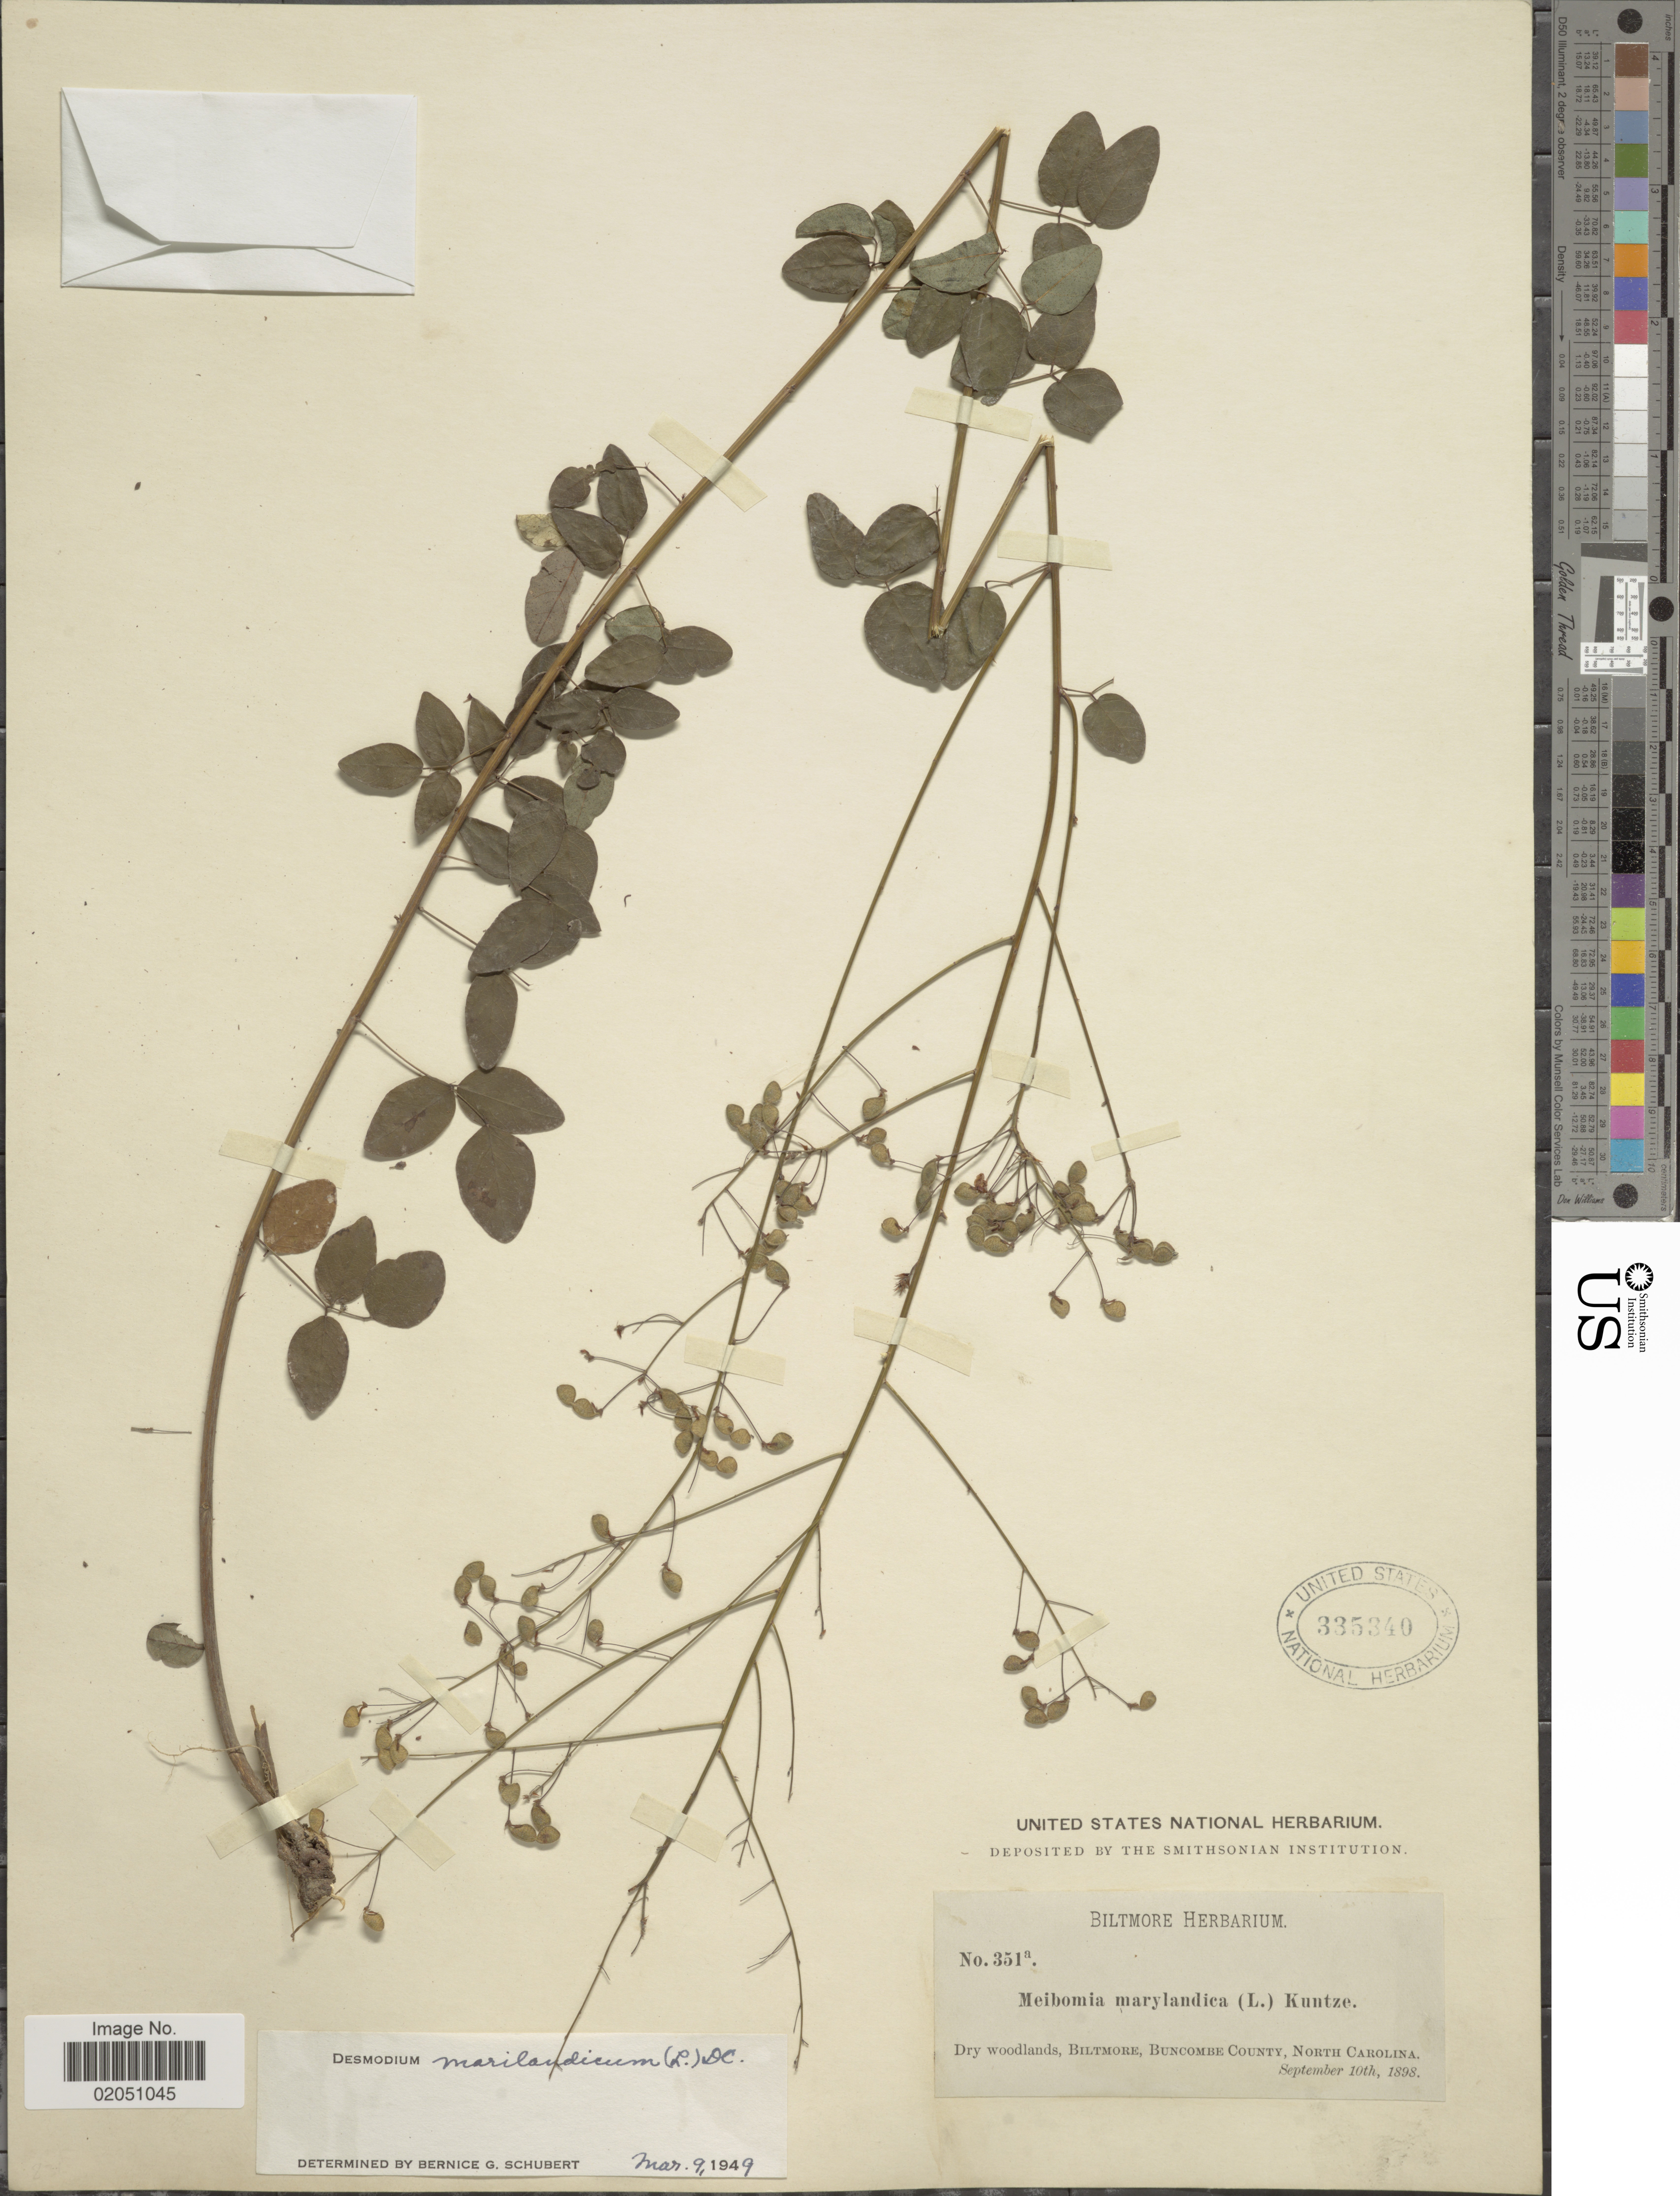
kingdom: Plantae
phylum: Tracheophyta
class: Magnoliopsida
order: Fabales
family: Fabaceae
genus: Desmodium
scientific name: Desmodium marilandicum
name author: Darl.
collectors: ex herb. Biltmore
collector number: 351a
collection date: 1898-09-10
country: United States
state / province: North Carolina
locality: Dry woodlands, Biltmore, Buncombe County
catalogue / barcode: US 335340